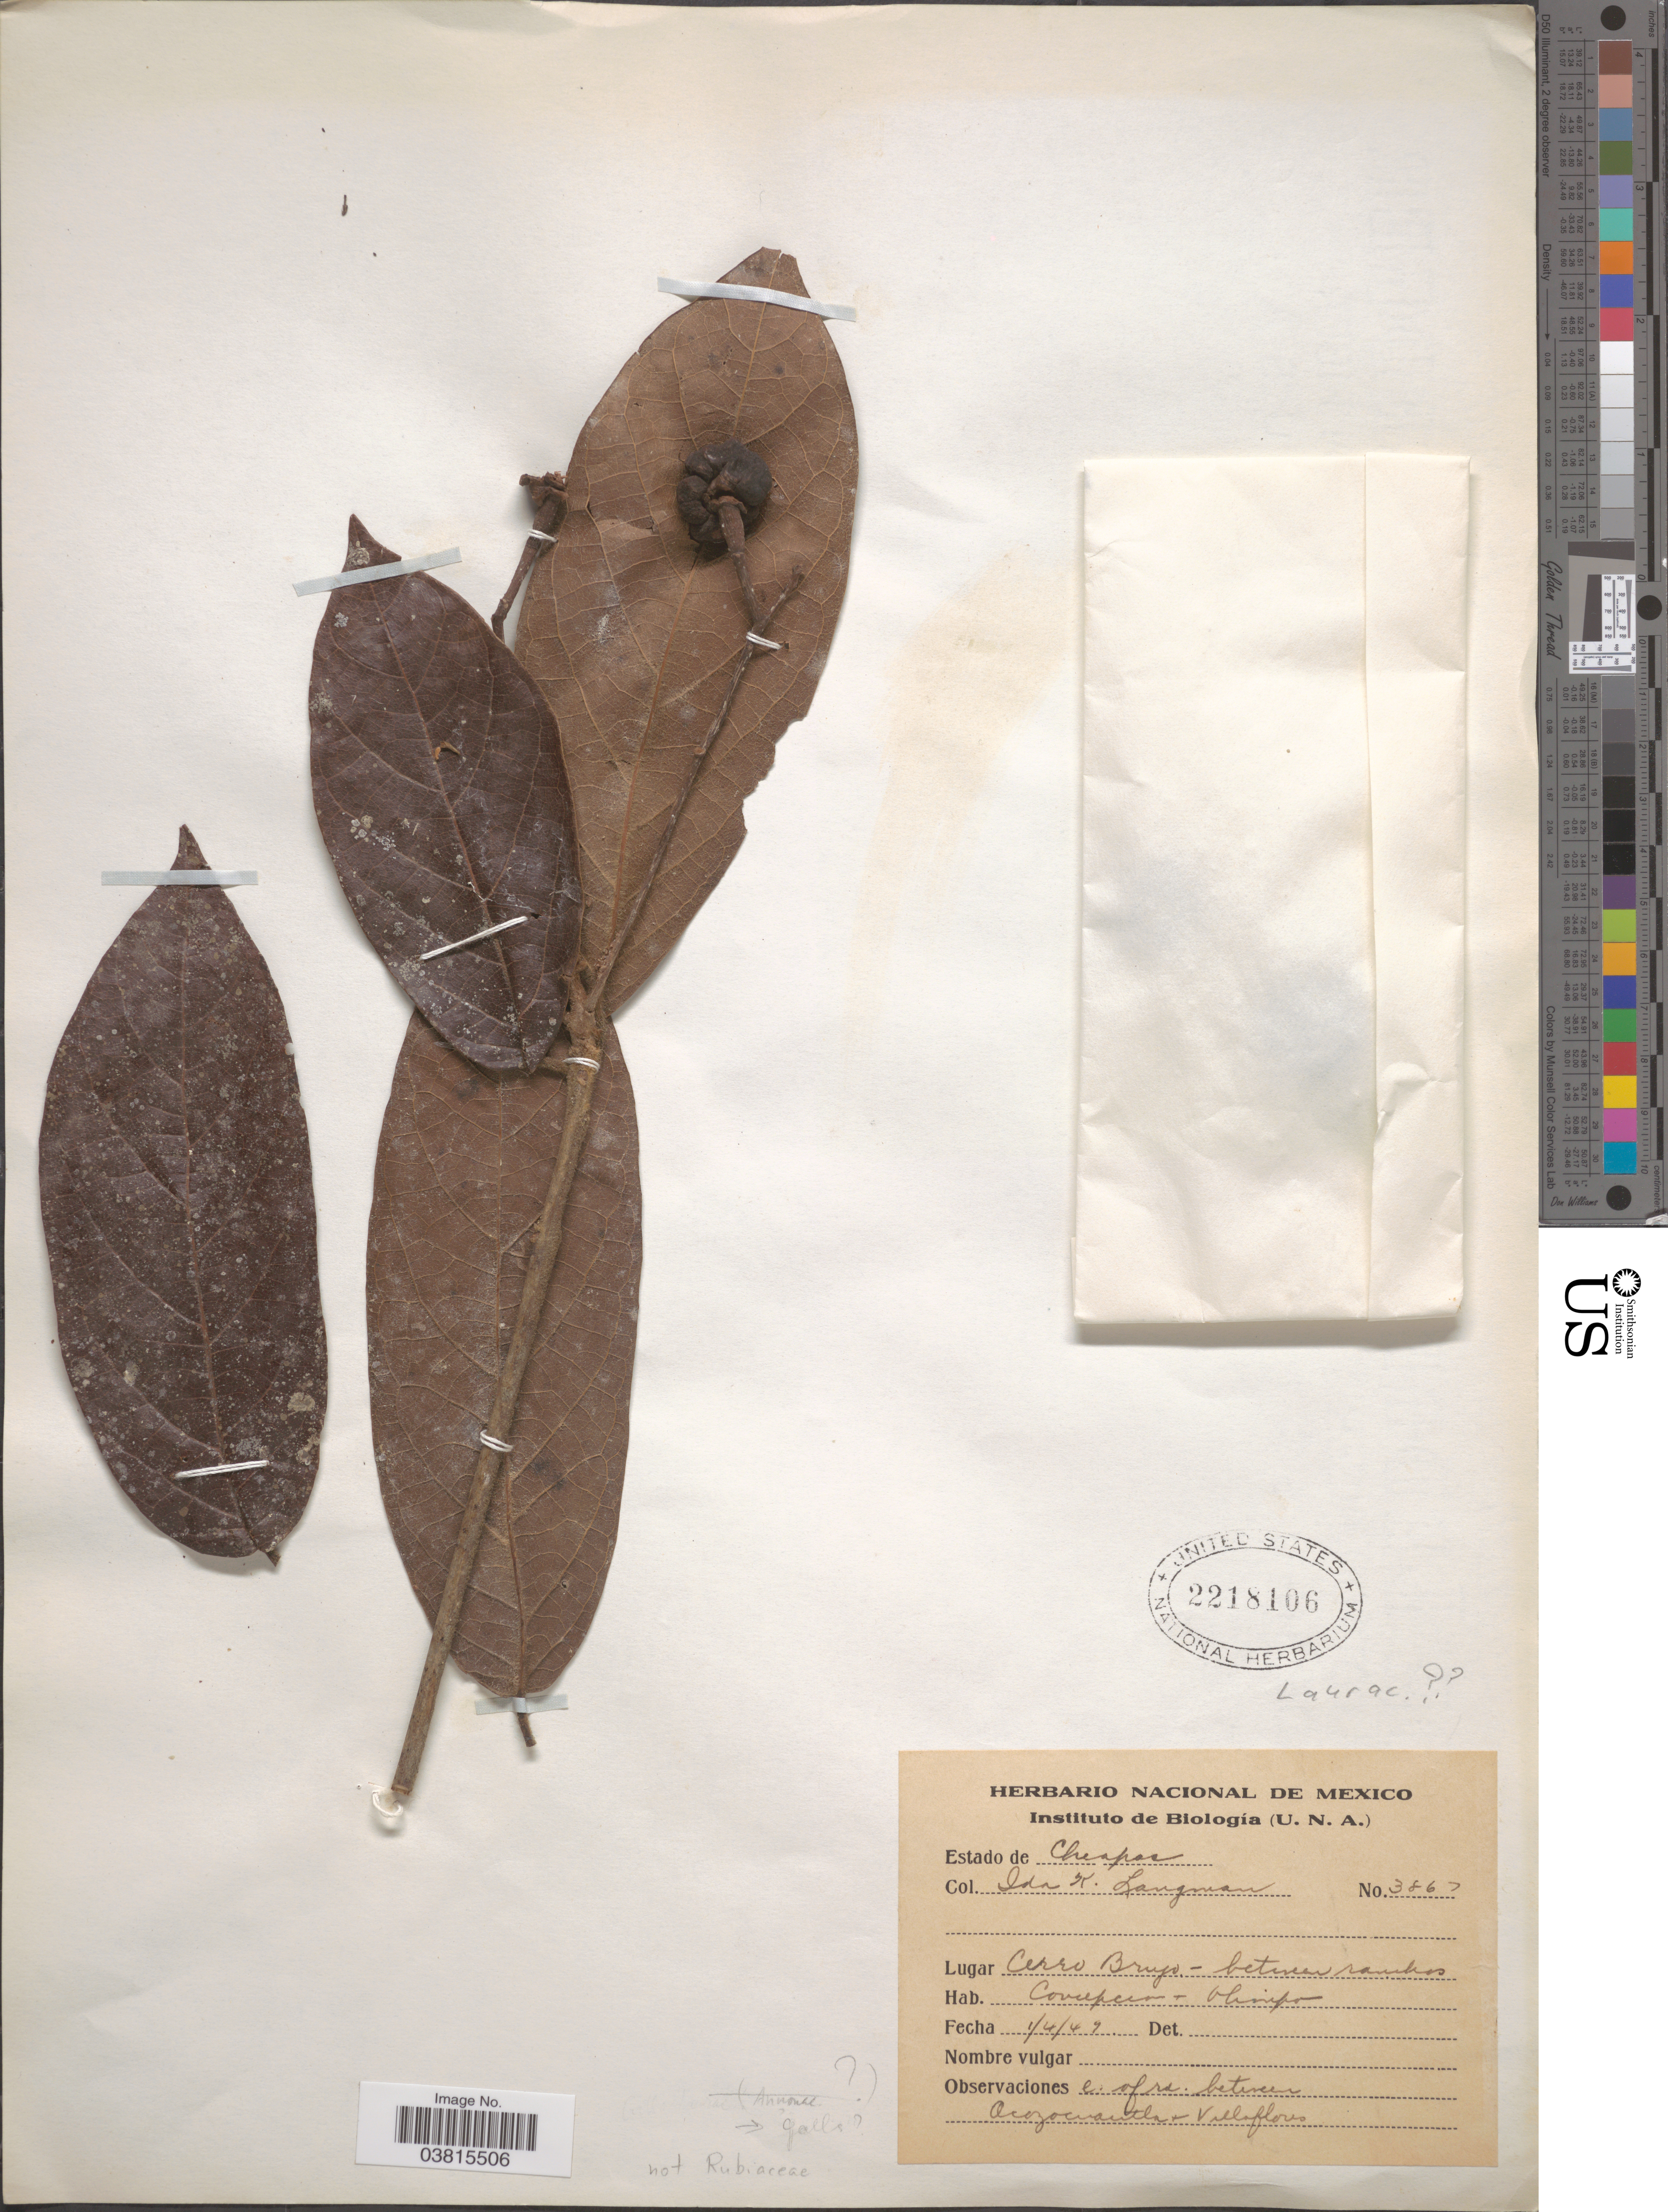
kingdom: Plantae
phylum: Tracheophyta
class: Magnoliopsida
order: Laurales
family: Lauraceae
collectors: I. K. Langman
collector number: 3867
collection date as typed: Transcribed d/m/y: 1/4/49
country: Mexico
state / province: Chiapas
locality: Cerro Brujo - between ranchos.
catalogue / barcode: US 2218106